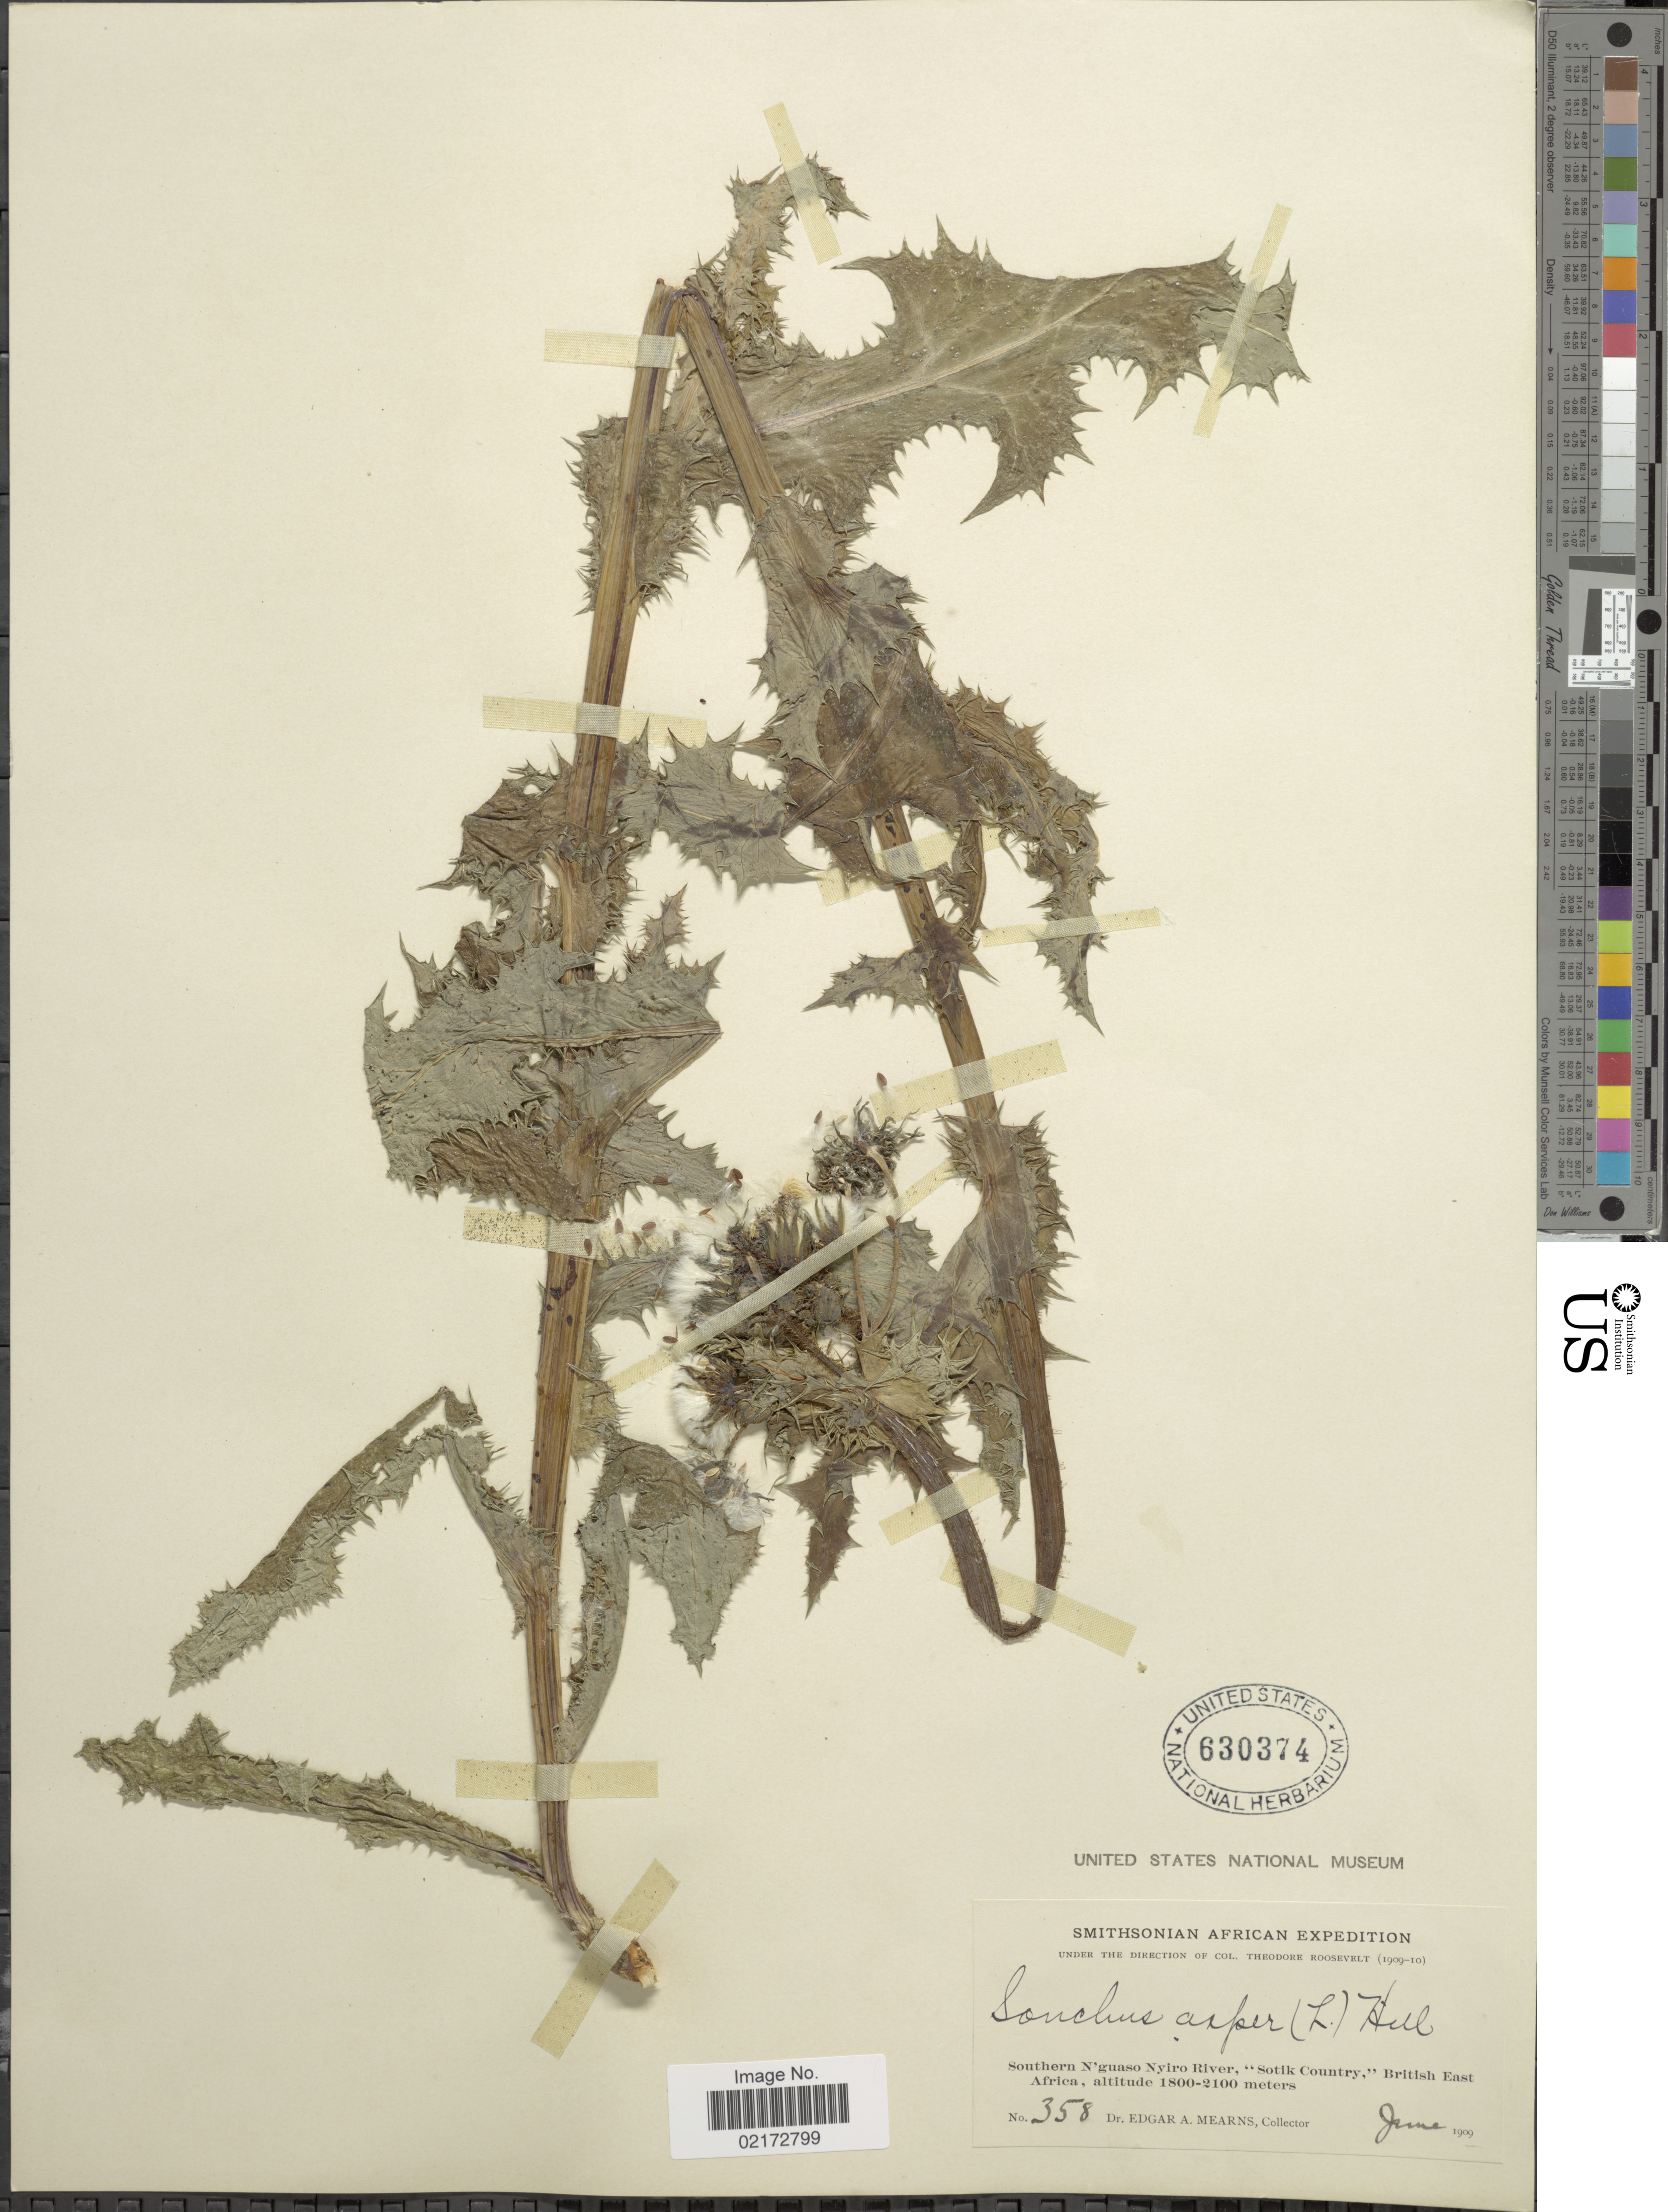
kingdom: Plantae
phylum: Tracheophyta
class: Magnoliopsida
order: Asterales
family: Asteraceae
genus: Sonchus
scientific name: Sonchus asper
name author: (L.) Hill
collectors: E. A. Mearns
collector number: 358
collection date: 1909-06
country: Kenya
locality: Southern N'guaso Nyiro River, "Sotik Country", British East Africa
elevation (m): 1800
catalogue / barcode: US 630374